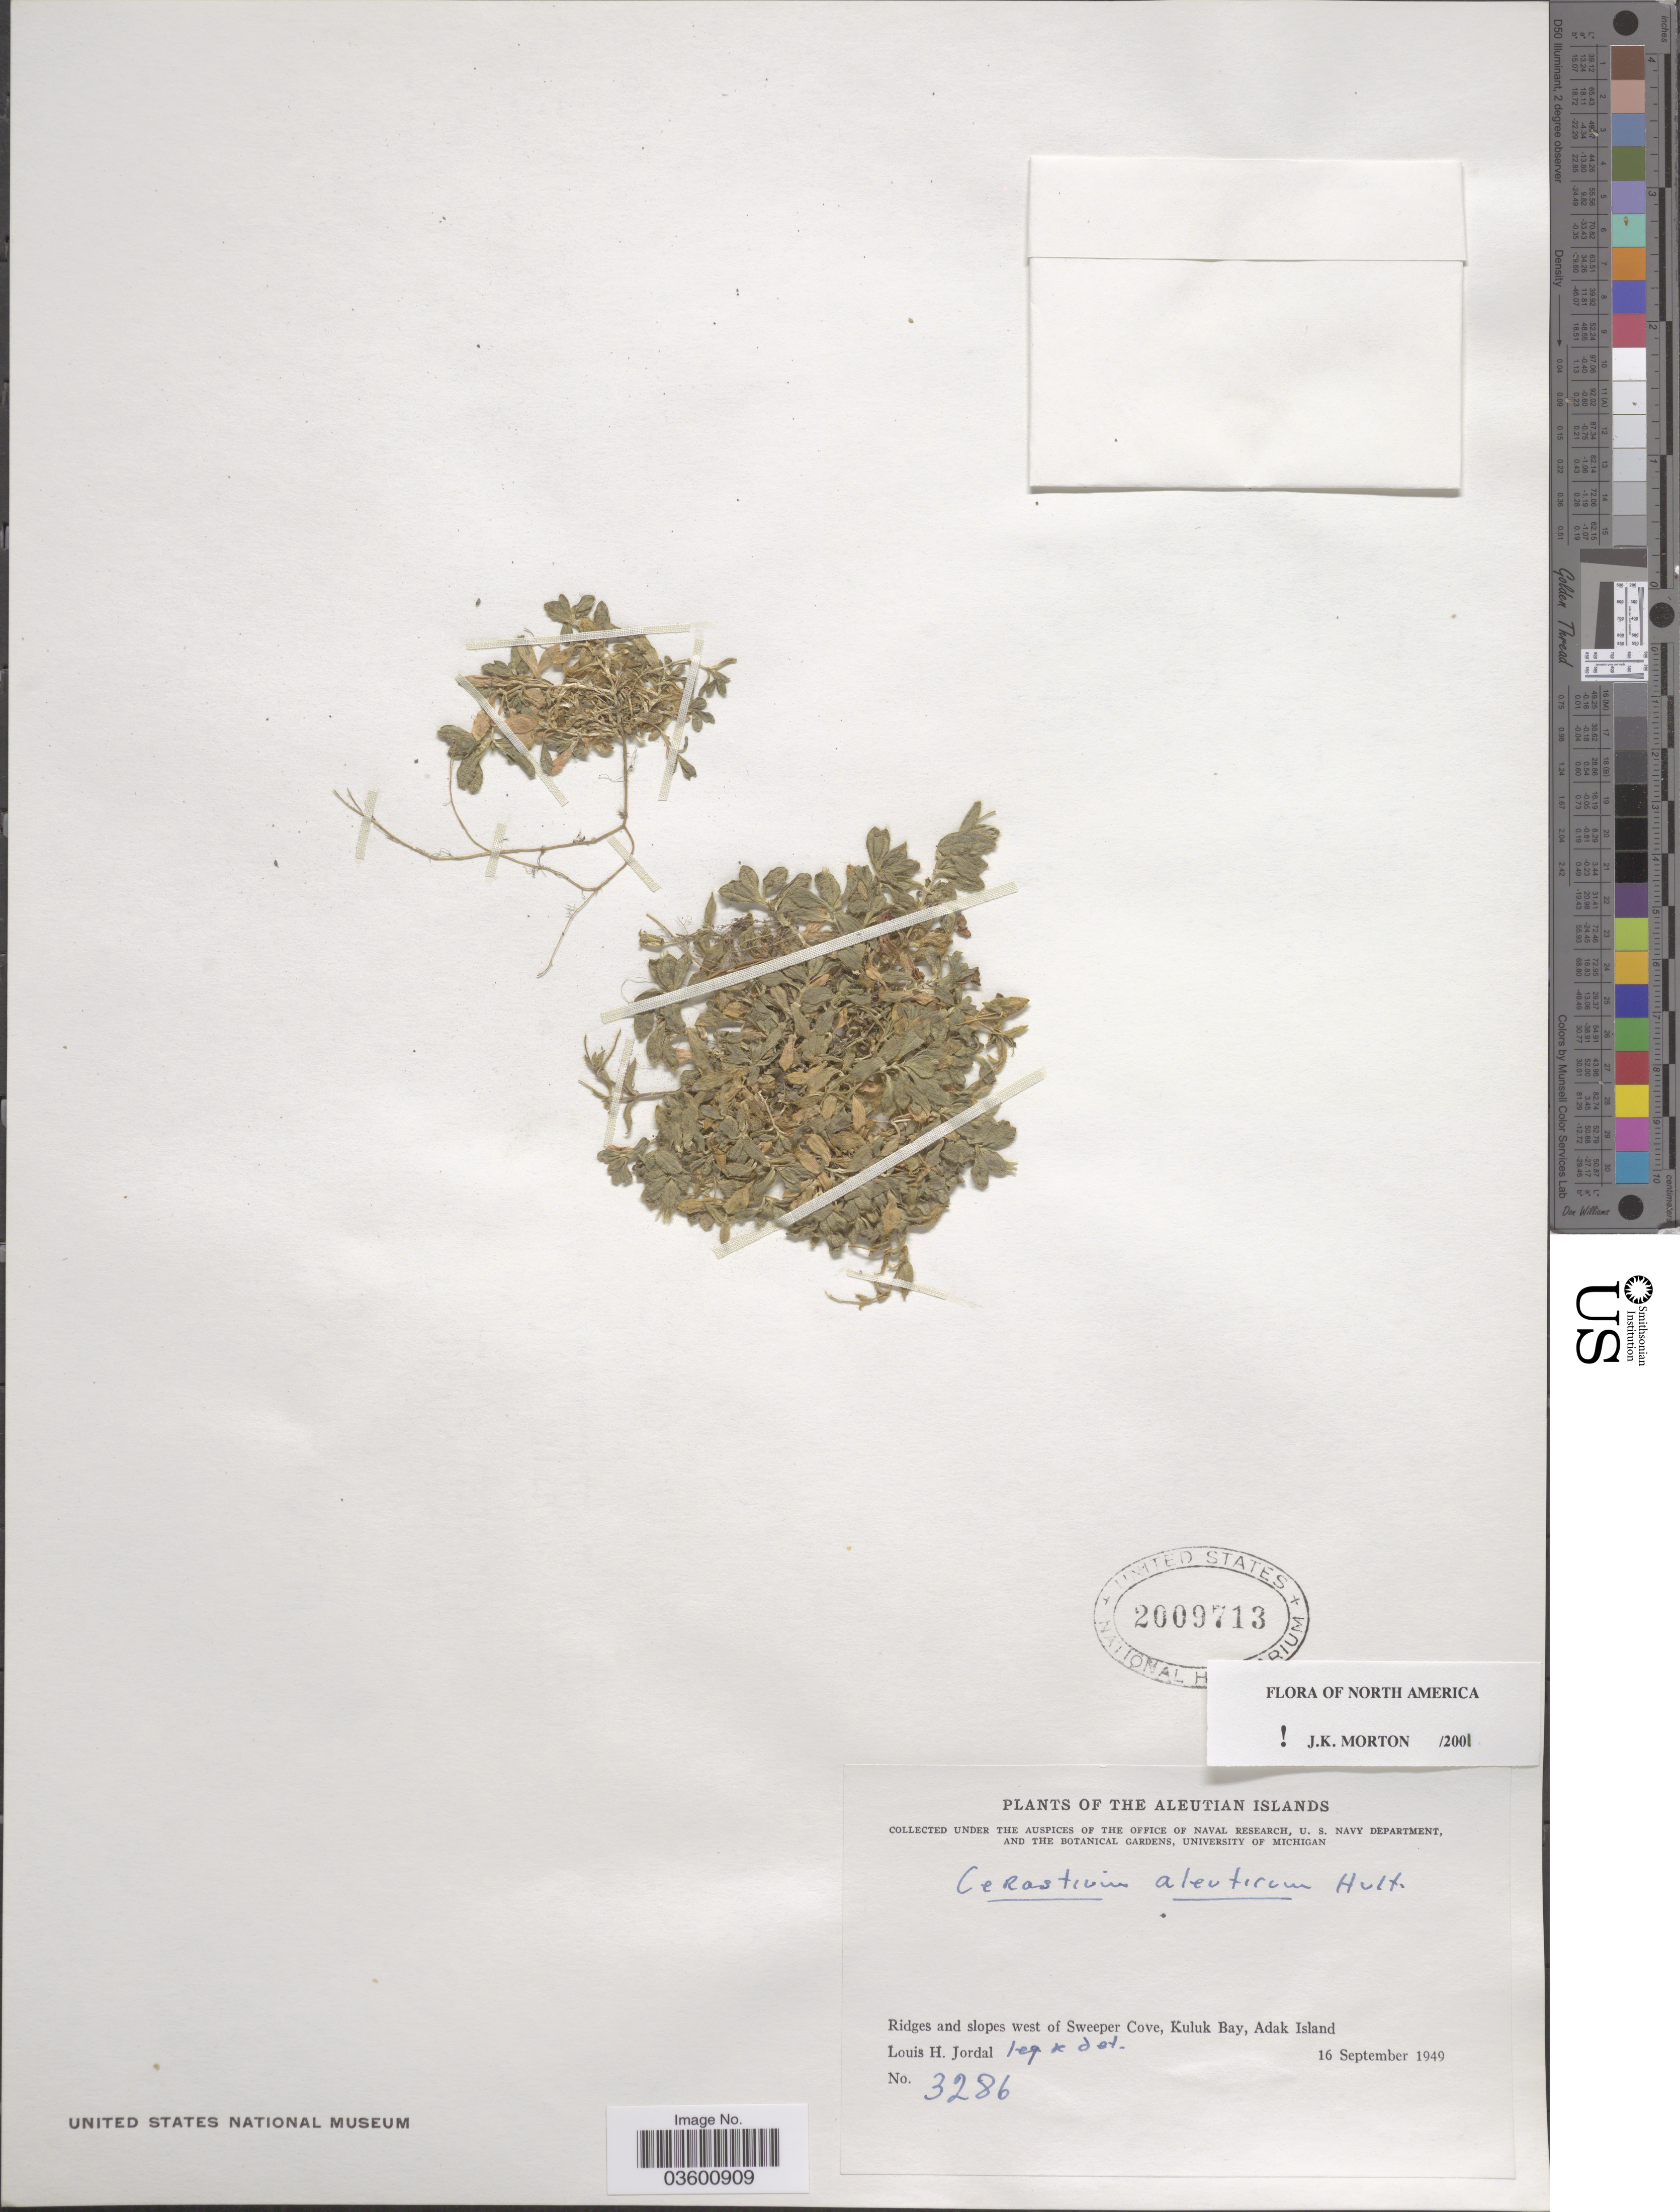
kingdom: Plantae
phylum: Tracheophyta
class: Magnoliopsida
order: Caryophyllales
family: Caryophyllaceae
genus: Cerastium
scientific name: Cerastium aleuticum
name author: Hultén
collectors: L. Jordal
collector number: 3286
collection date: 1949-09-16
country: United States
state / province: Alaska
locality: The Aleutian Islands. Ridges and slopes west of Sweeper Cove, Kuluk Bay, Adak Island.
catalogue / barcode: US 2009713